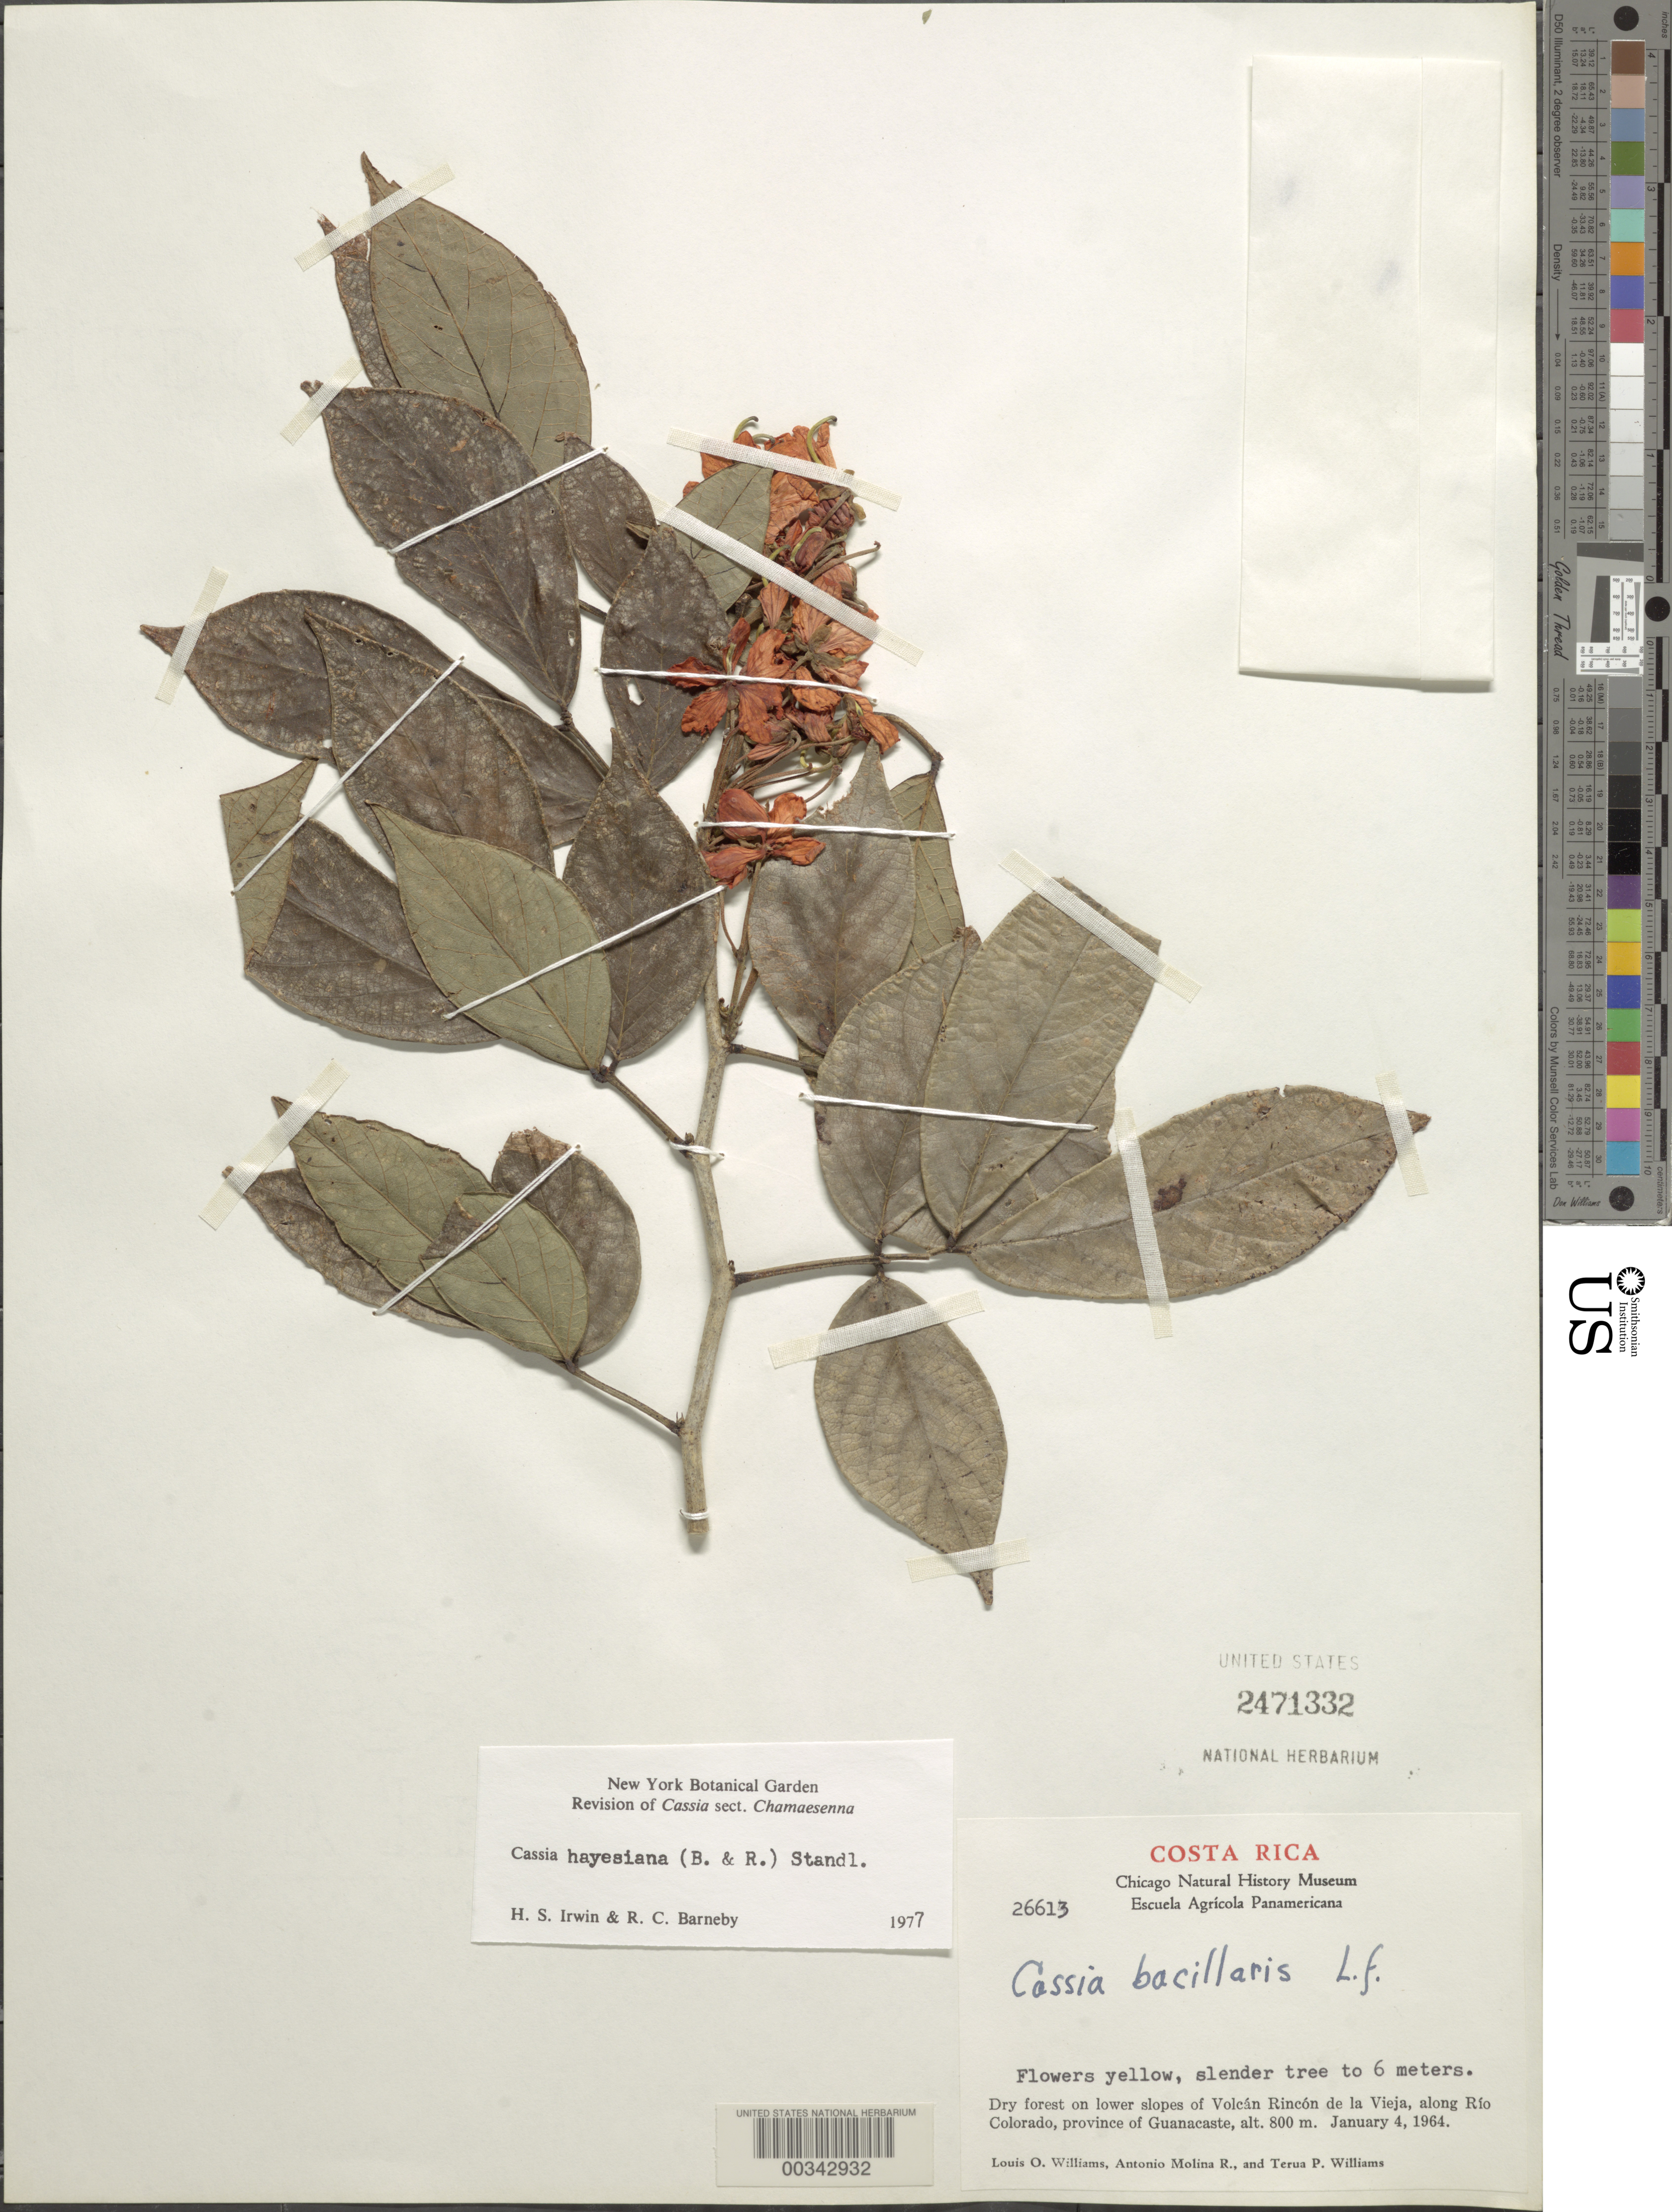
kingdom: Plantae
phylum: Tracheophyta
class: Magnoliopsida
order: Fabales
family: Fabaceae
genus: Senna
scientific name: Senna hayesiana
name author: (Britton & Rose) H.S. Irwin & Barneby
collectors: L. O. Williams, A. Molina R. & T. P. Williams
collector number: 26613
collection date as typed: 04 Jan 1964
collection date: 1964-01-04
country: Costa Rica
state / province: Guanacaste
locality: Volcan Rincon de La Vieja along Rio Colorado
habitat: Dry forest on lower slopes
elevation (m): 800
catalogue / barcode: US 2471332